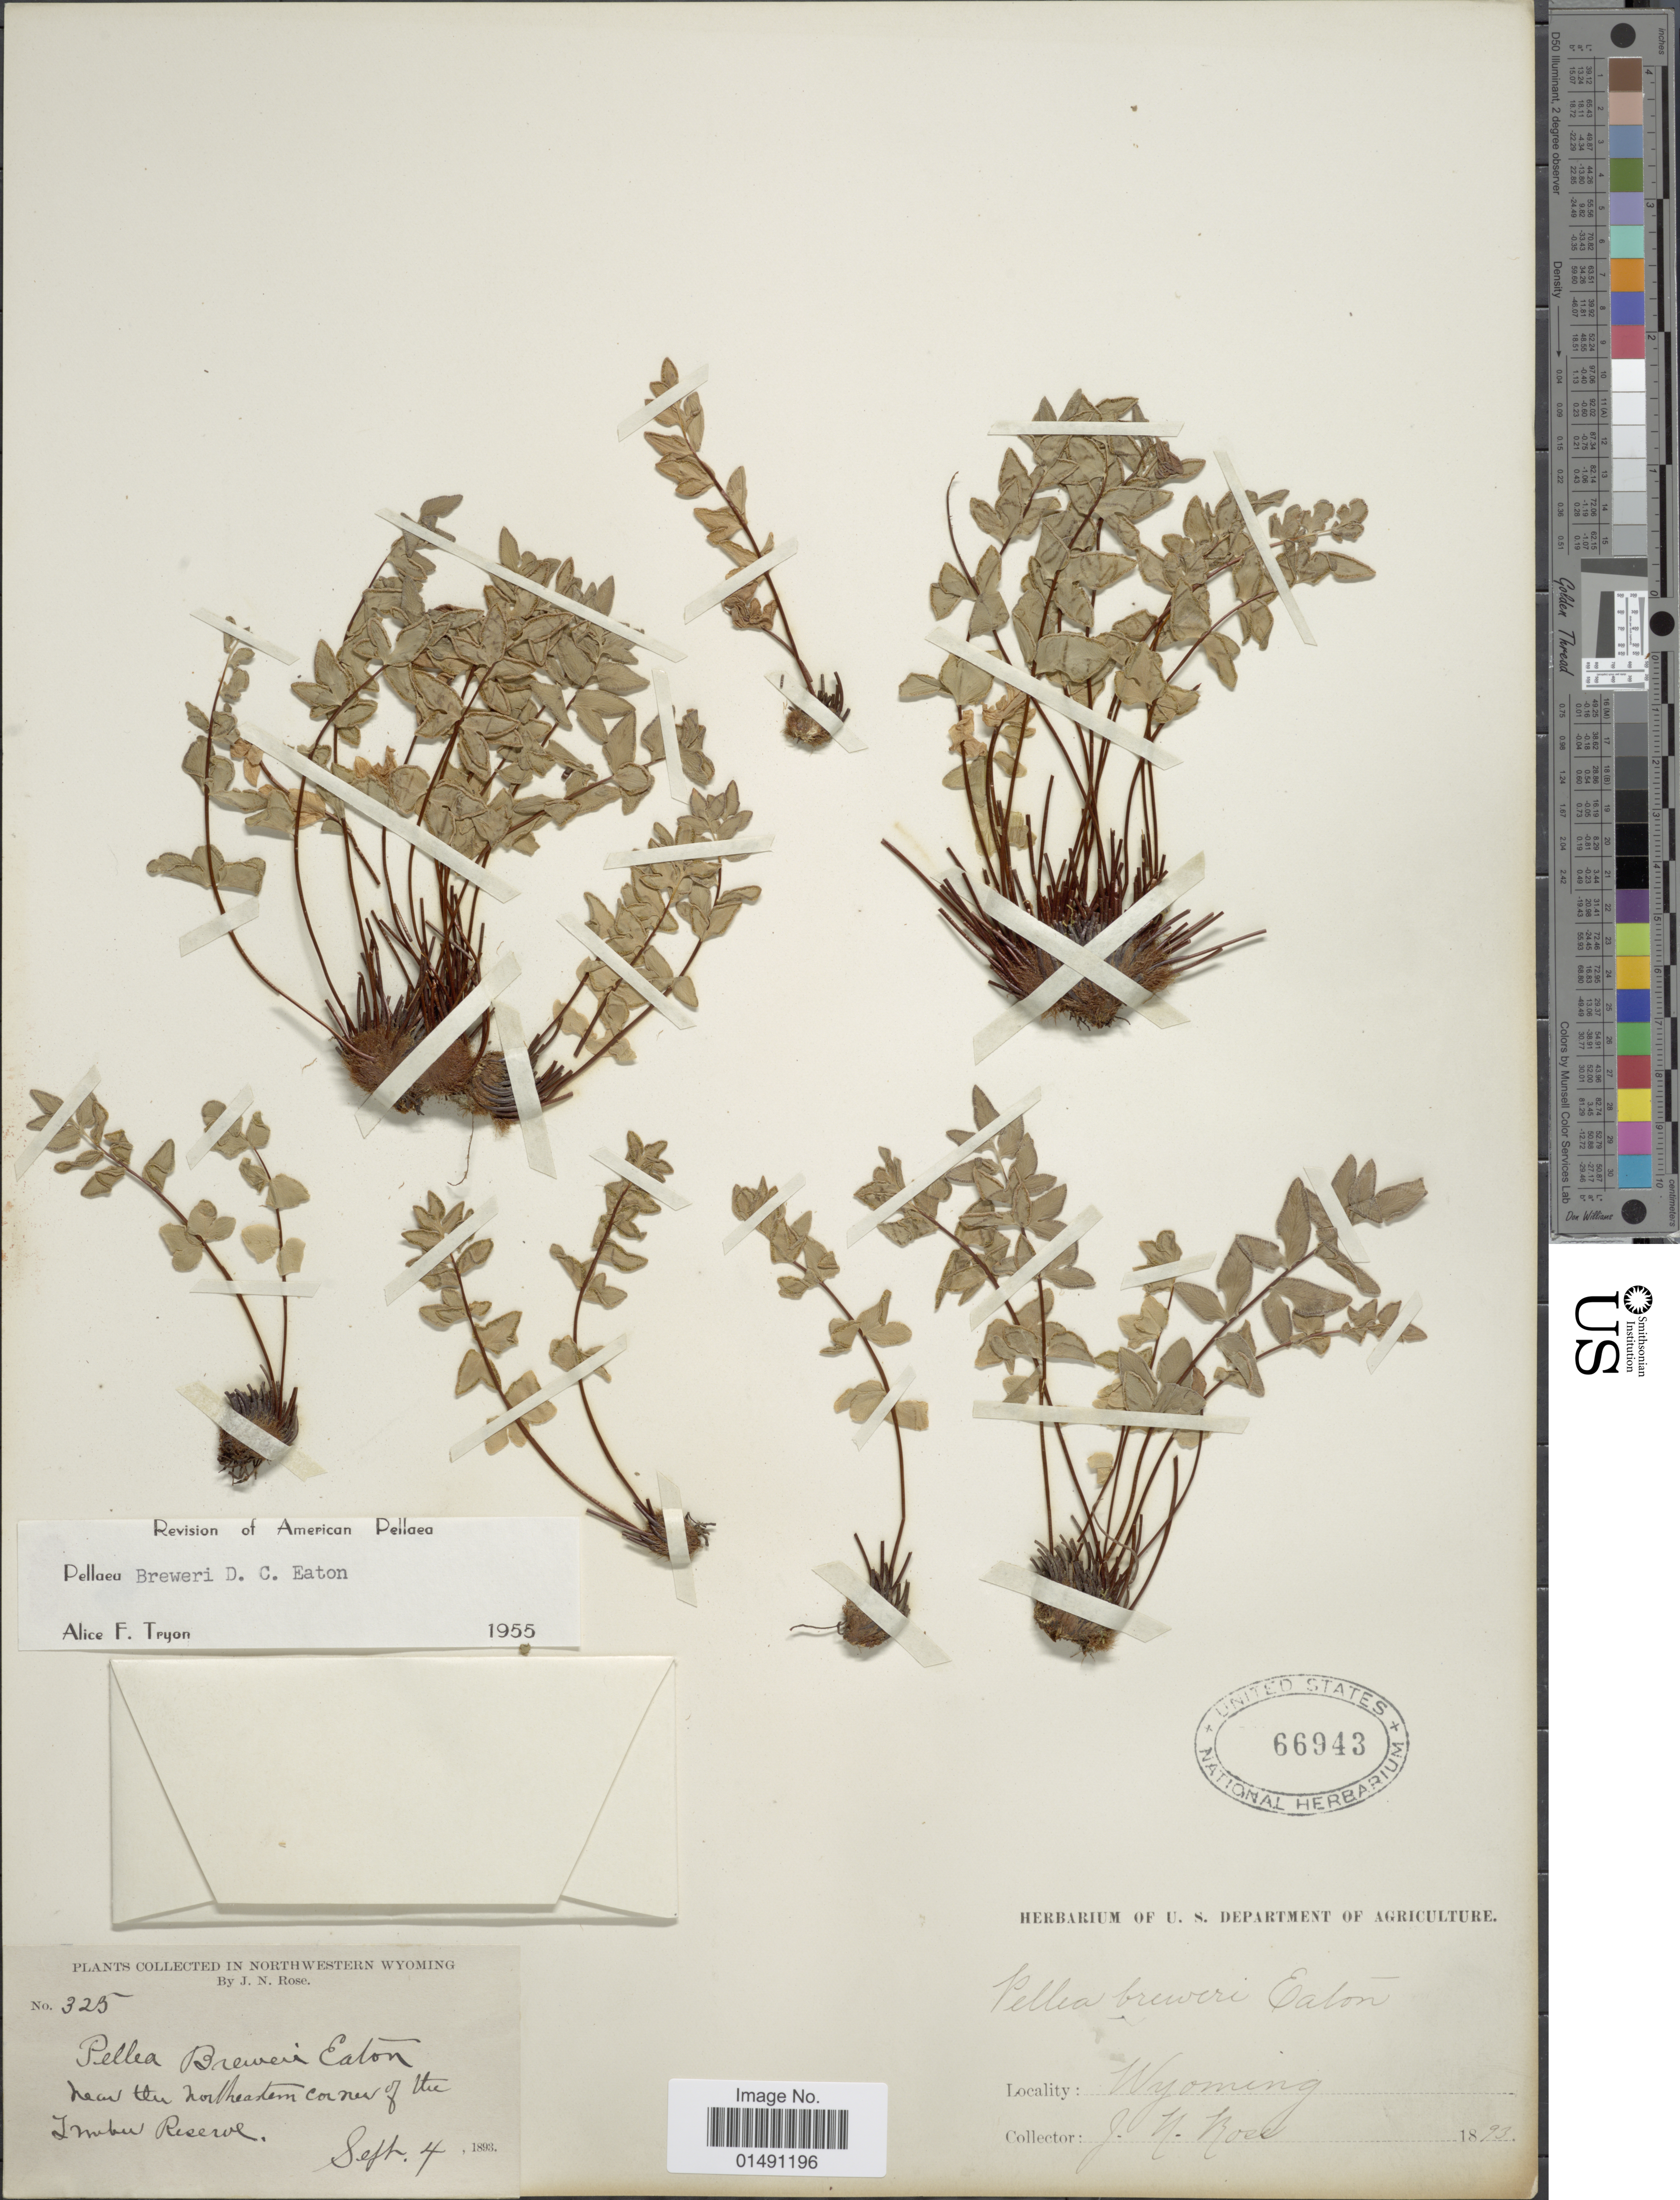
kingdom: Plantae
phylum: Tracheophyta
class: Polypodiopsida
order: Polypodiales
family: Pteridaceae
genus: Pellaea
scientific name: Pellaea breweri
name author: D.C. Eaton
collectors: J. N. Rose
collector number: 325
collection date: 1893-09-04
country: United States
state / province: Wyoming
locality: Near the northeastern corner of the Imbu reserve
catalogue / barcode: US 66943